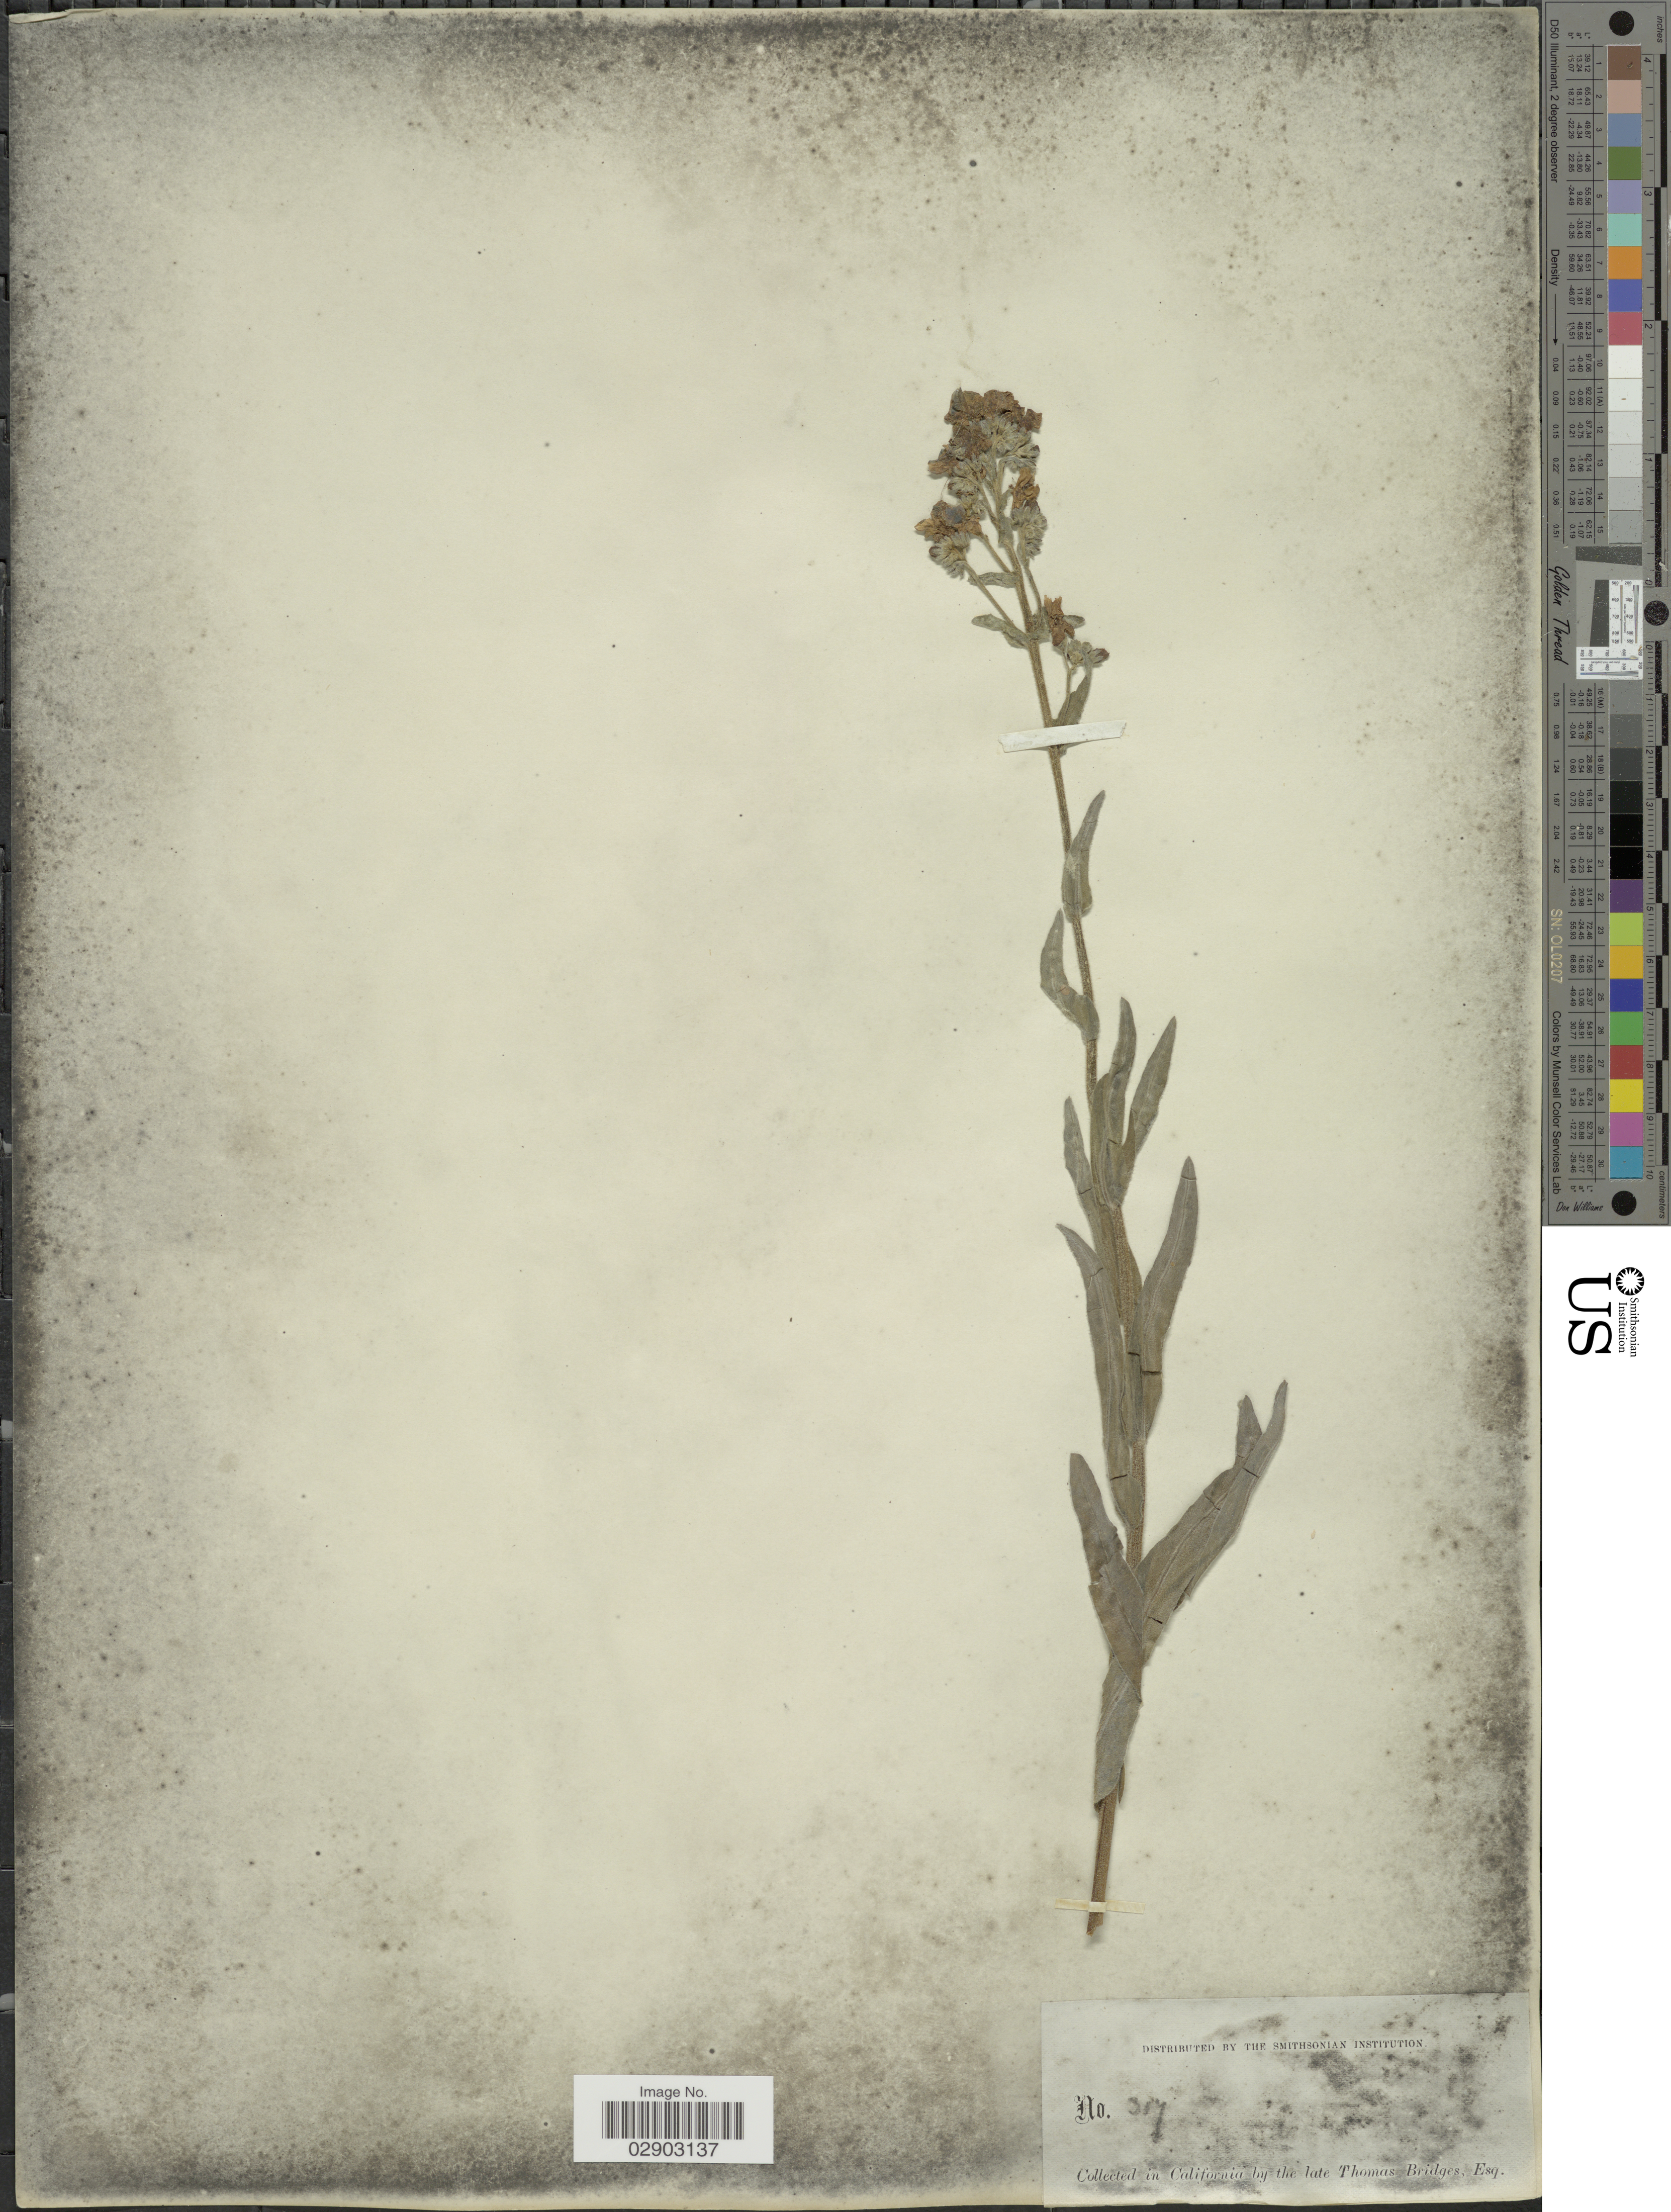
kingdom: Plantae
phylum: Tracheophyta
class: Magnoliopsida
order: Boraginales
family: Boraginaceae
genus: Cynoglossum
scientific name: Cynoglossum officinale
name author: L.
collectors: T. Bridges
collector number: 307*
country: United States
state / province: California